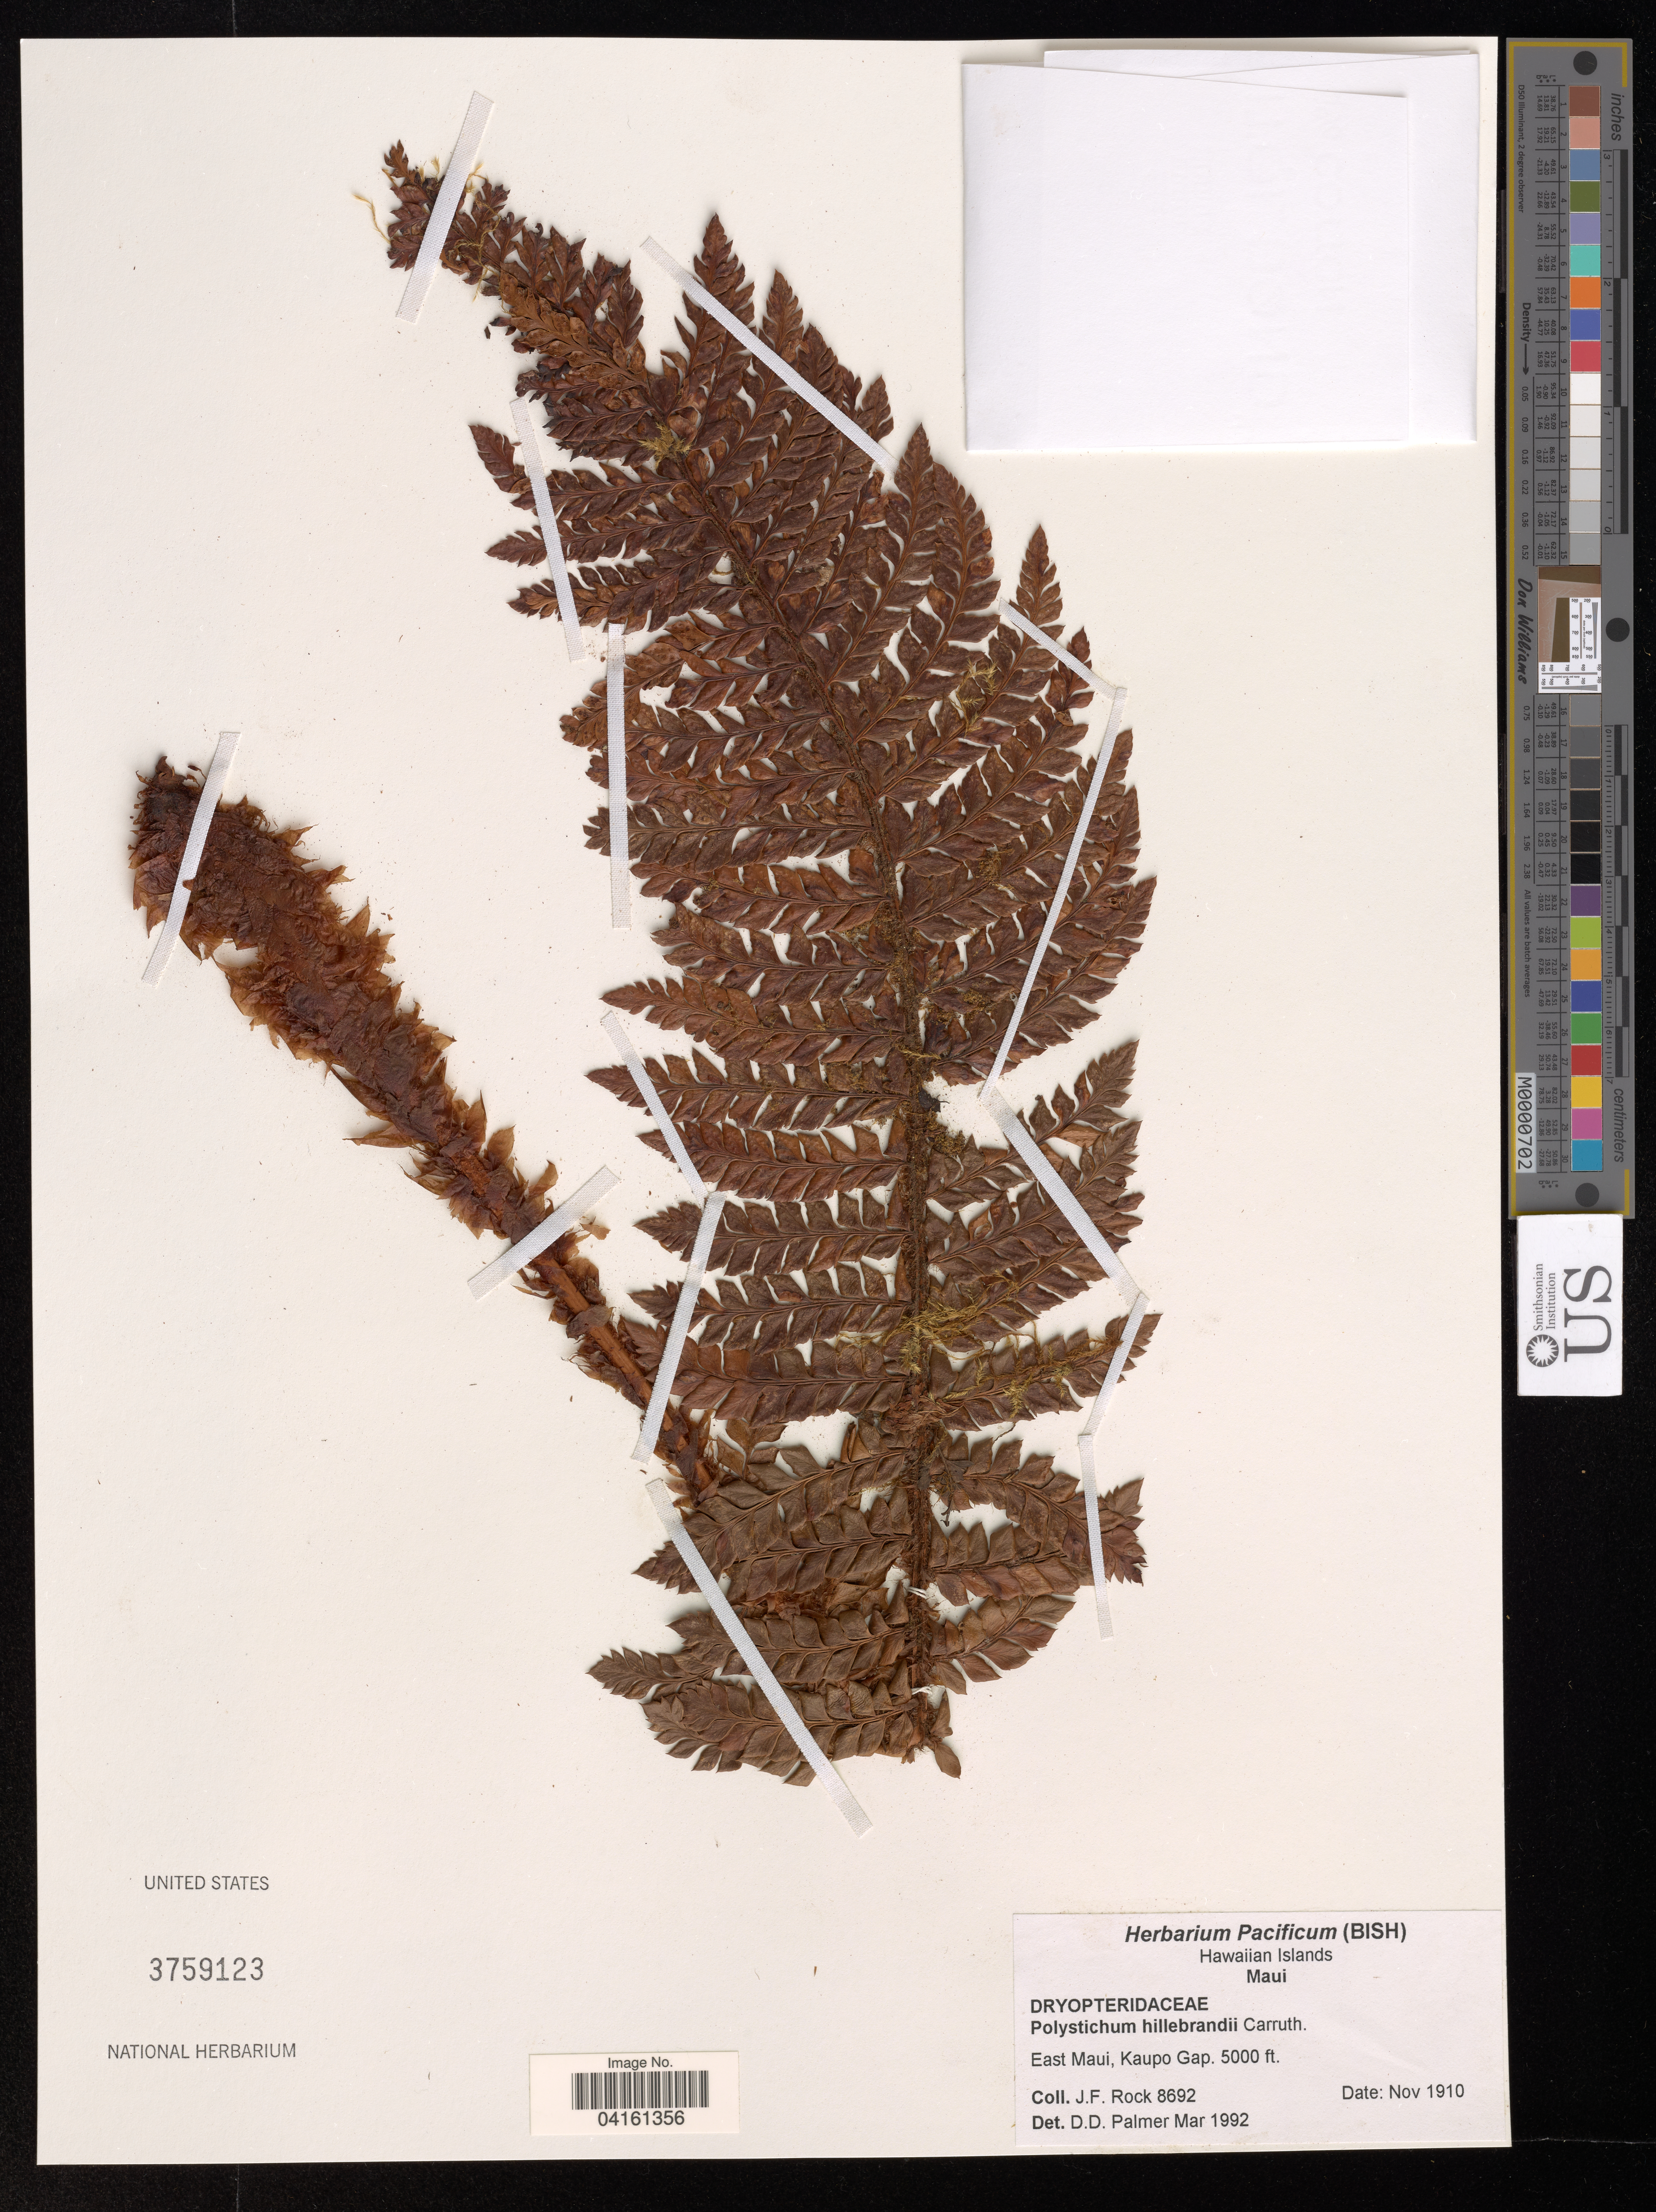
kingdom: Plantae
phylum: Tracheophyta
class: Polypodiopsida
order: Polypodiales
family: Dryopteridaceae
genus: Polystichum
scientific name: Polystichum hillebrandii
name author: Carruth.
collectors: J. Rock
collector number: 8692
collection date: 1910-11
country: United States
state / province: Hawaii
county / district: Maui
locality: East Maui, Kaupo Gap.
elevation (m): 1524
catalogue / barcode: US 3759123